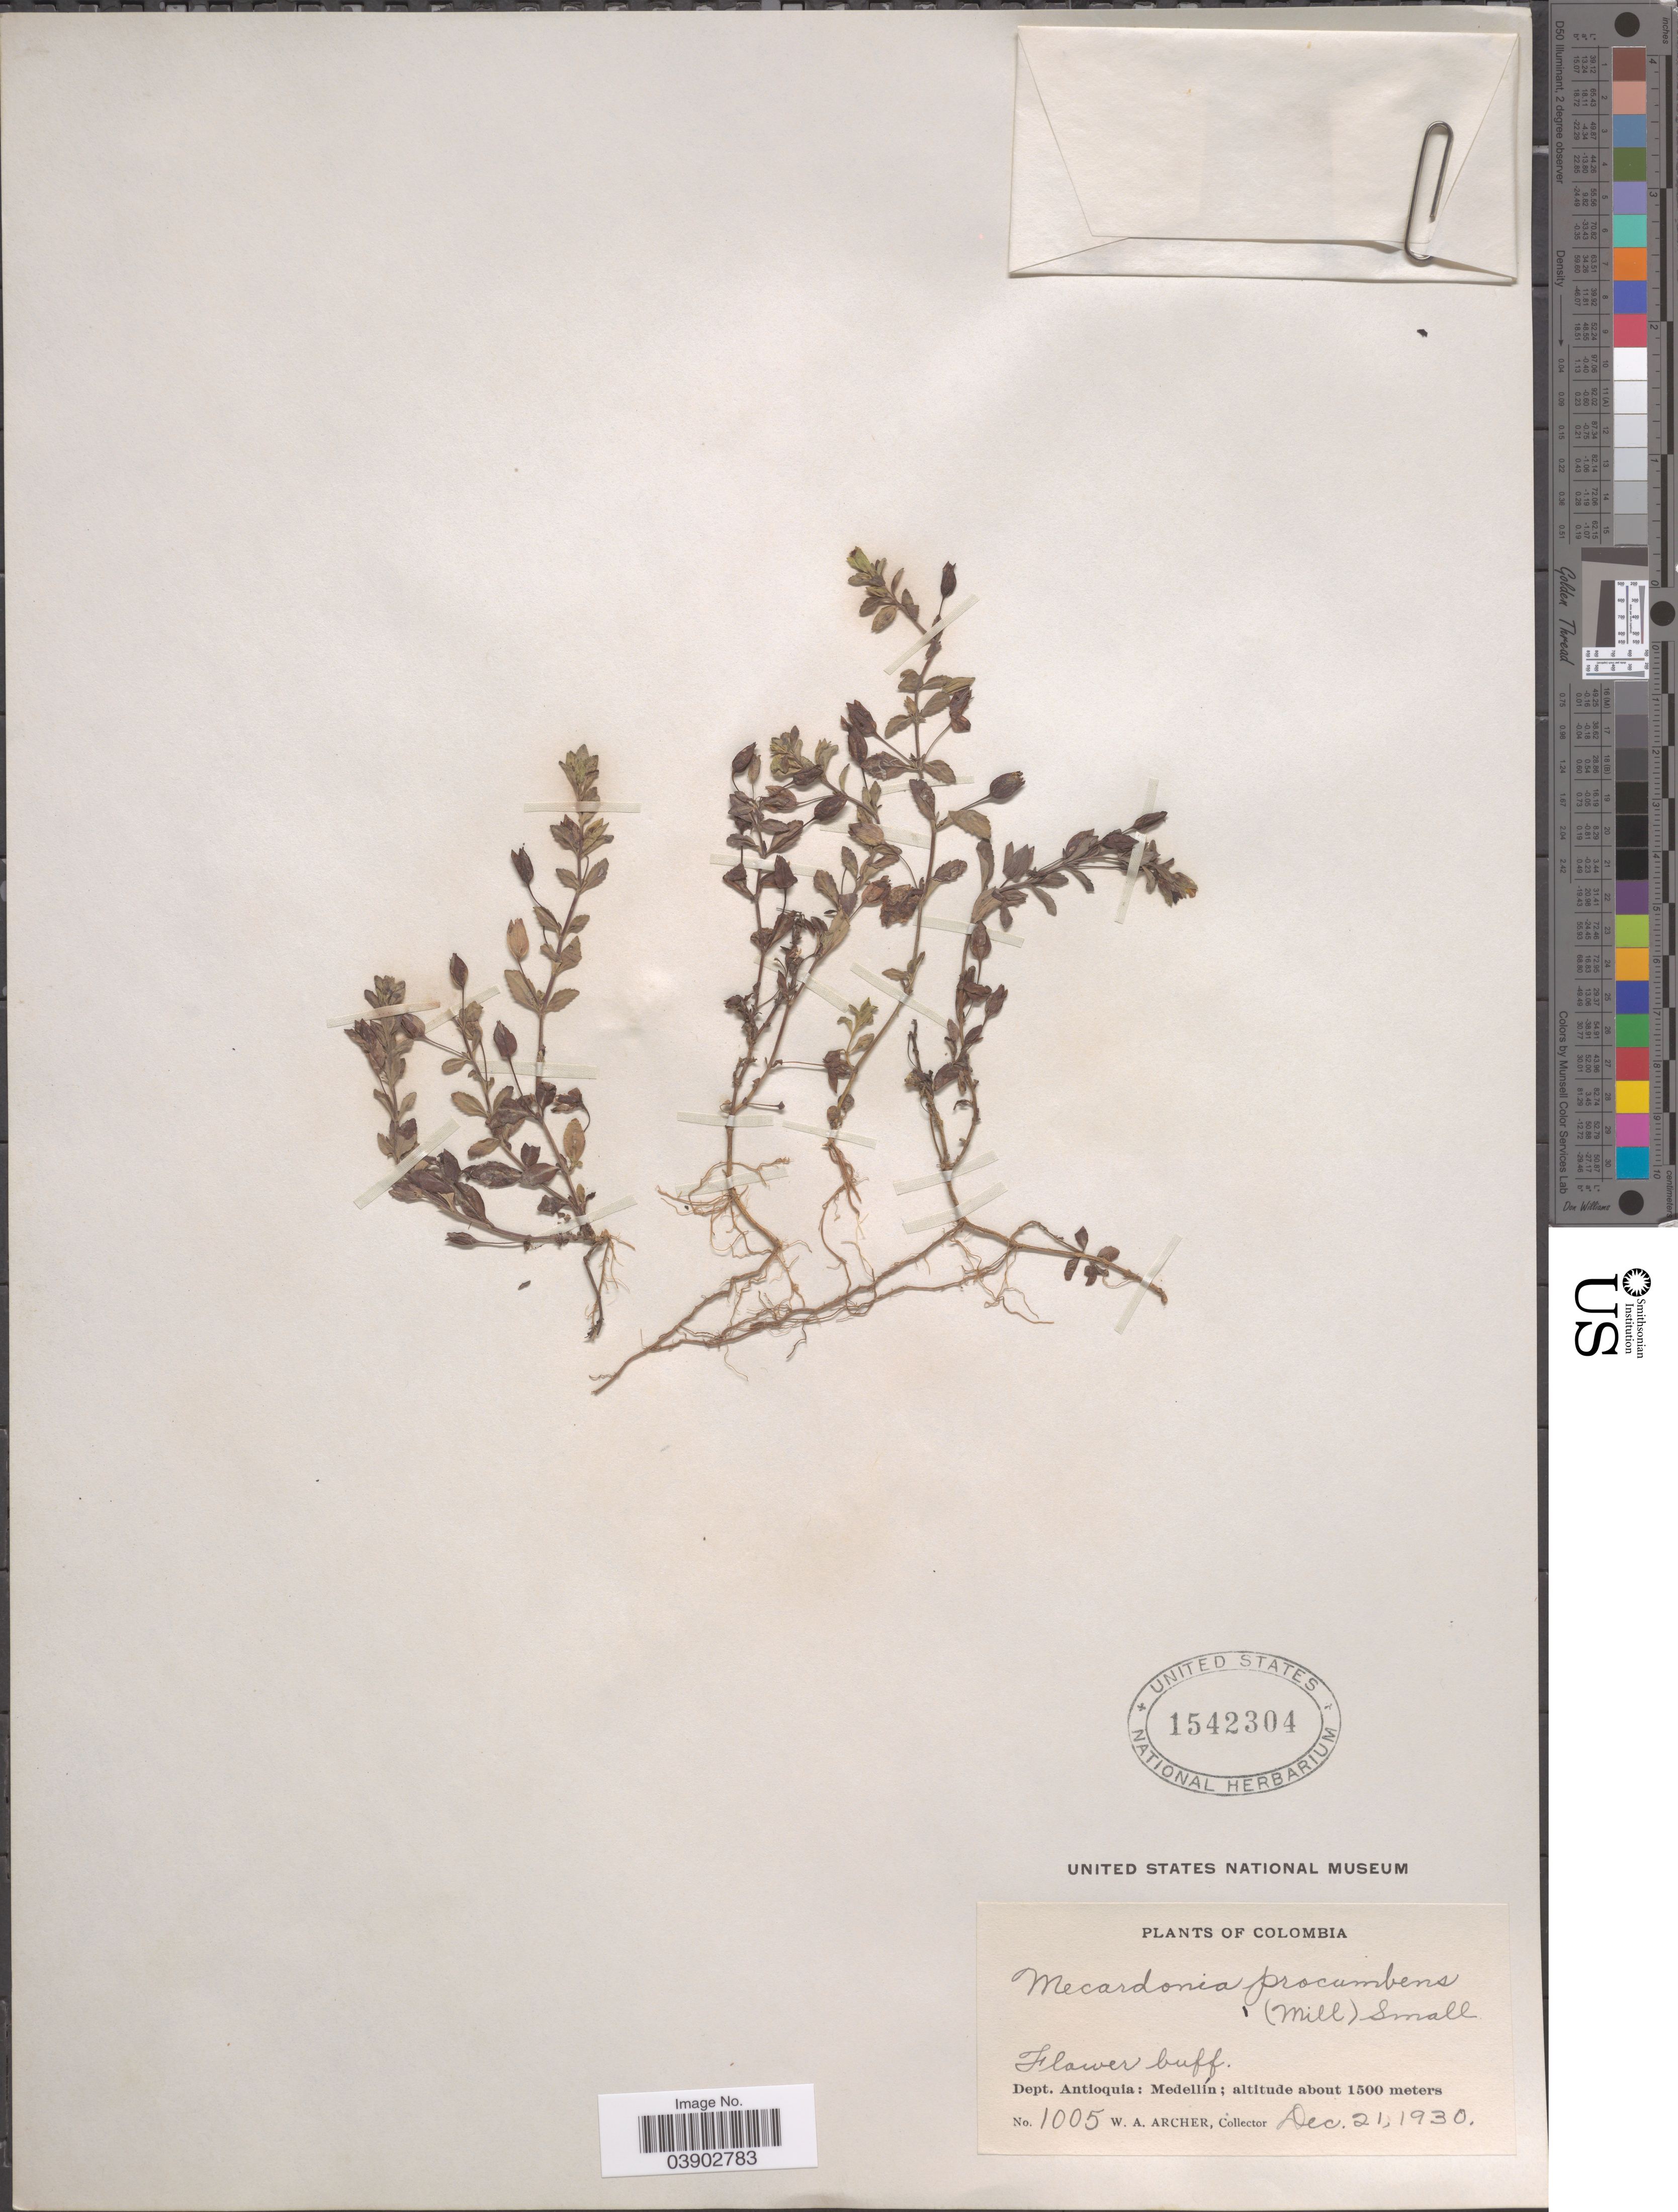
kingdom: Plantae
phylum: Tracheophyta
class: Magnoliopsida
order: Lamiales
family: Plantaginaceae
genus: Mecardonia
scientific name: Mecardonia procumbens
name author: (Mill.) Small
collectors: W. Archer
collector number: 1005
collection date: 1930-12-21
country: Colombia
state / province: Antioquia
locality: Dept. Antioquia: Medellín.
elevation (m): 1500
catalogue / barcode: US 1542304